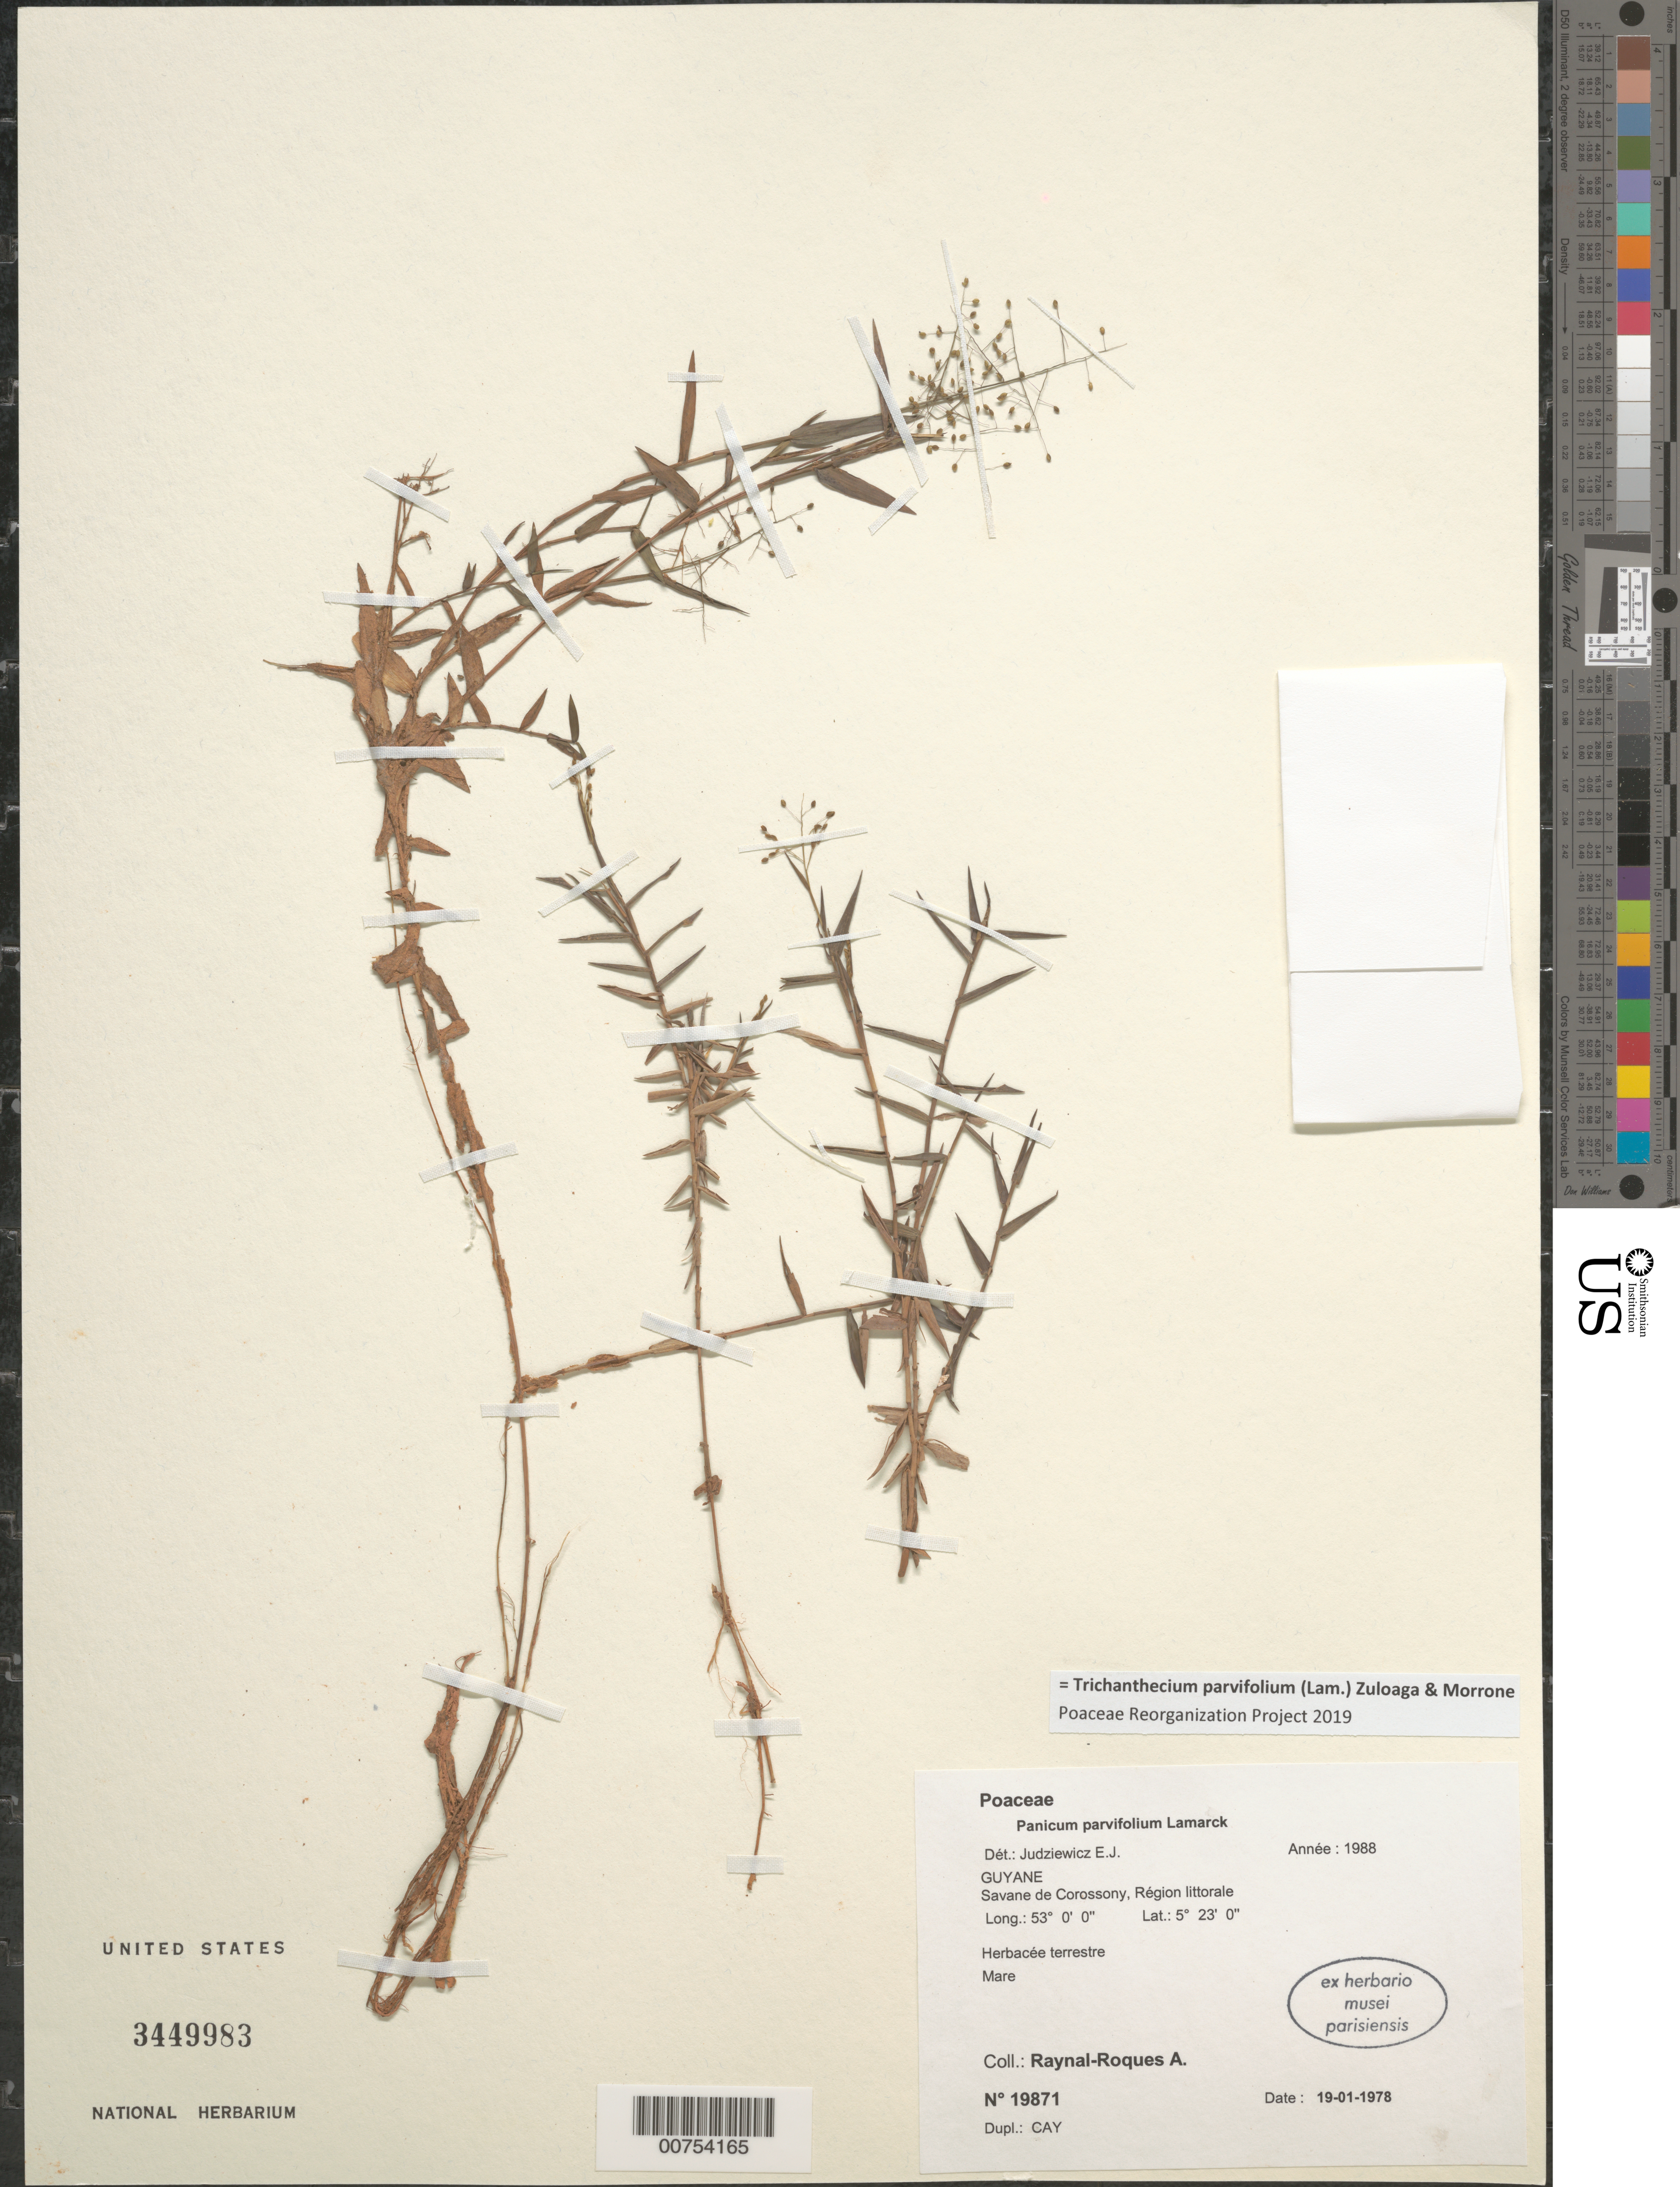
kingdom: Plantae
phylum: Tracheophyta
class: Liliopsida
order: Poales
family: Poaceae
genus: Trichanthecium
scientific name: Trichanthecium parvifolium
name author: (Lam.) Zuloaga & Morrone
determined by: Poaceae Reorganization Project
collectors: A. M. Raynal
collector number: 19871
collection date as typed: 19-Jan-78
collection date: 1978-01-19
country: French Guiana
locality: Savane de Corossony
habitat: Pond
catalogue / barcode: US 3449983